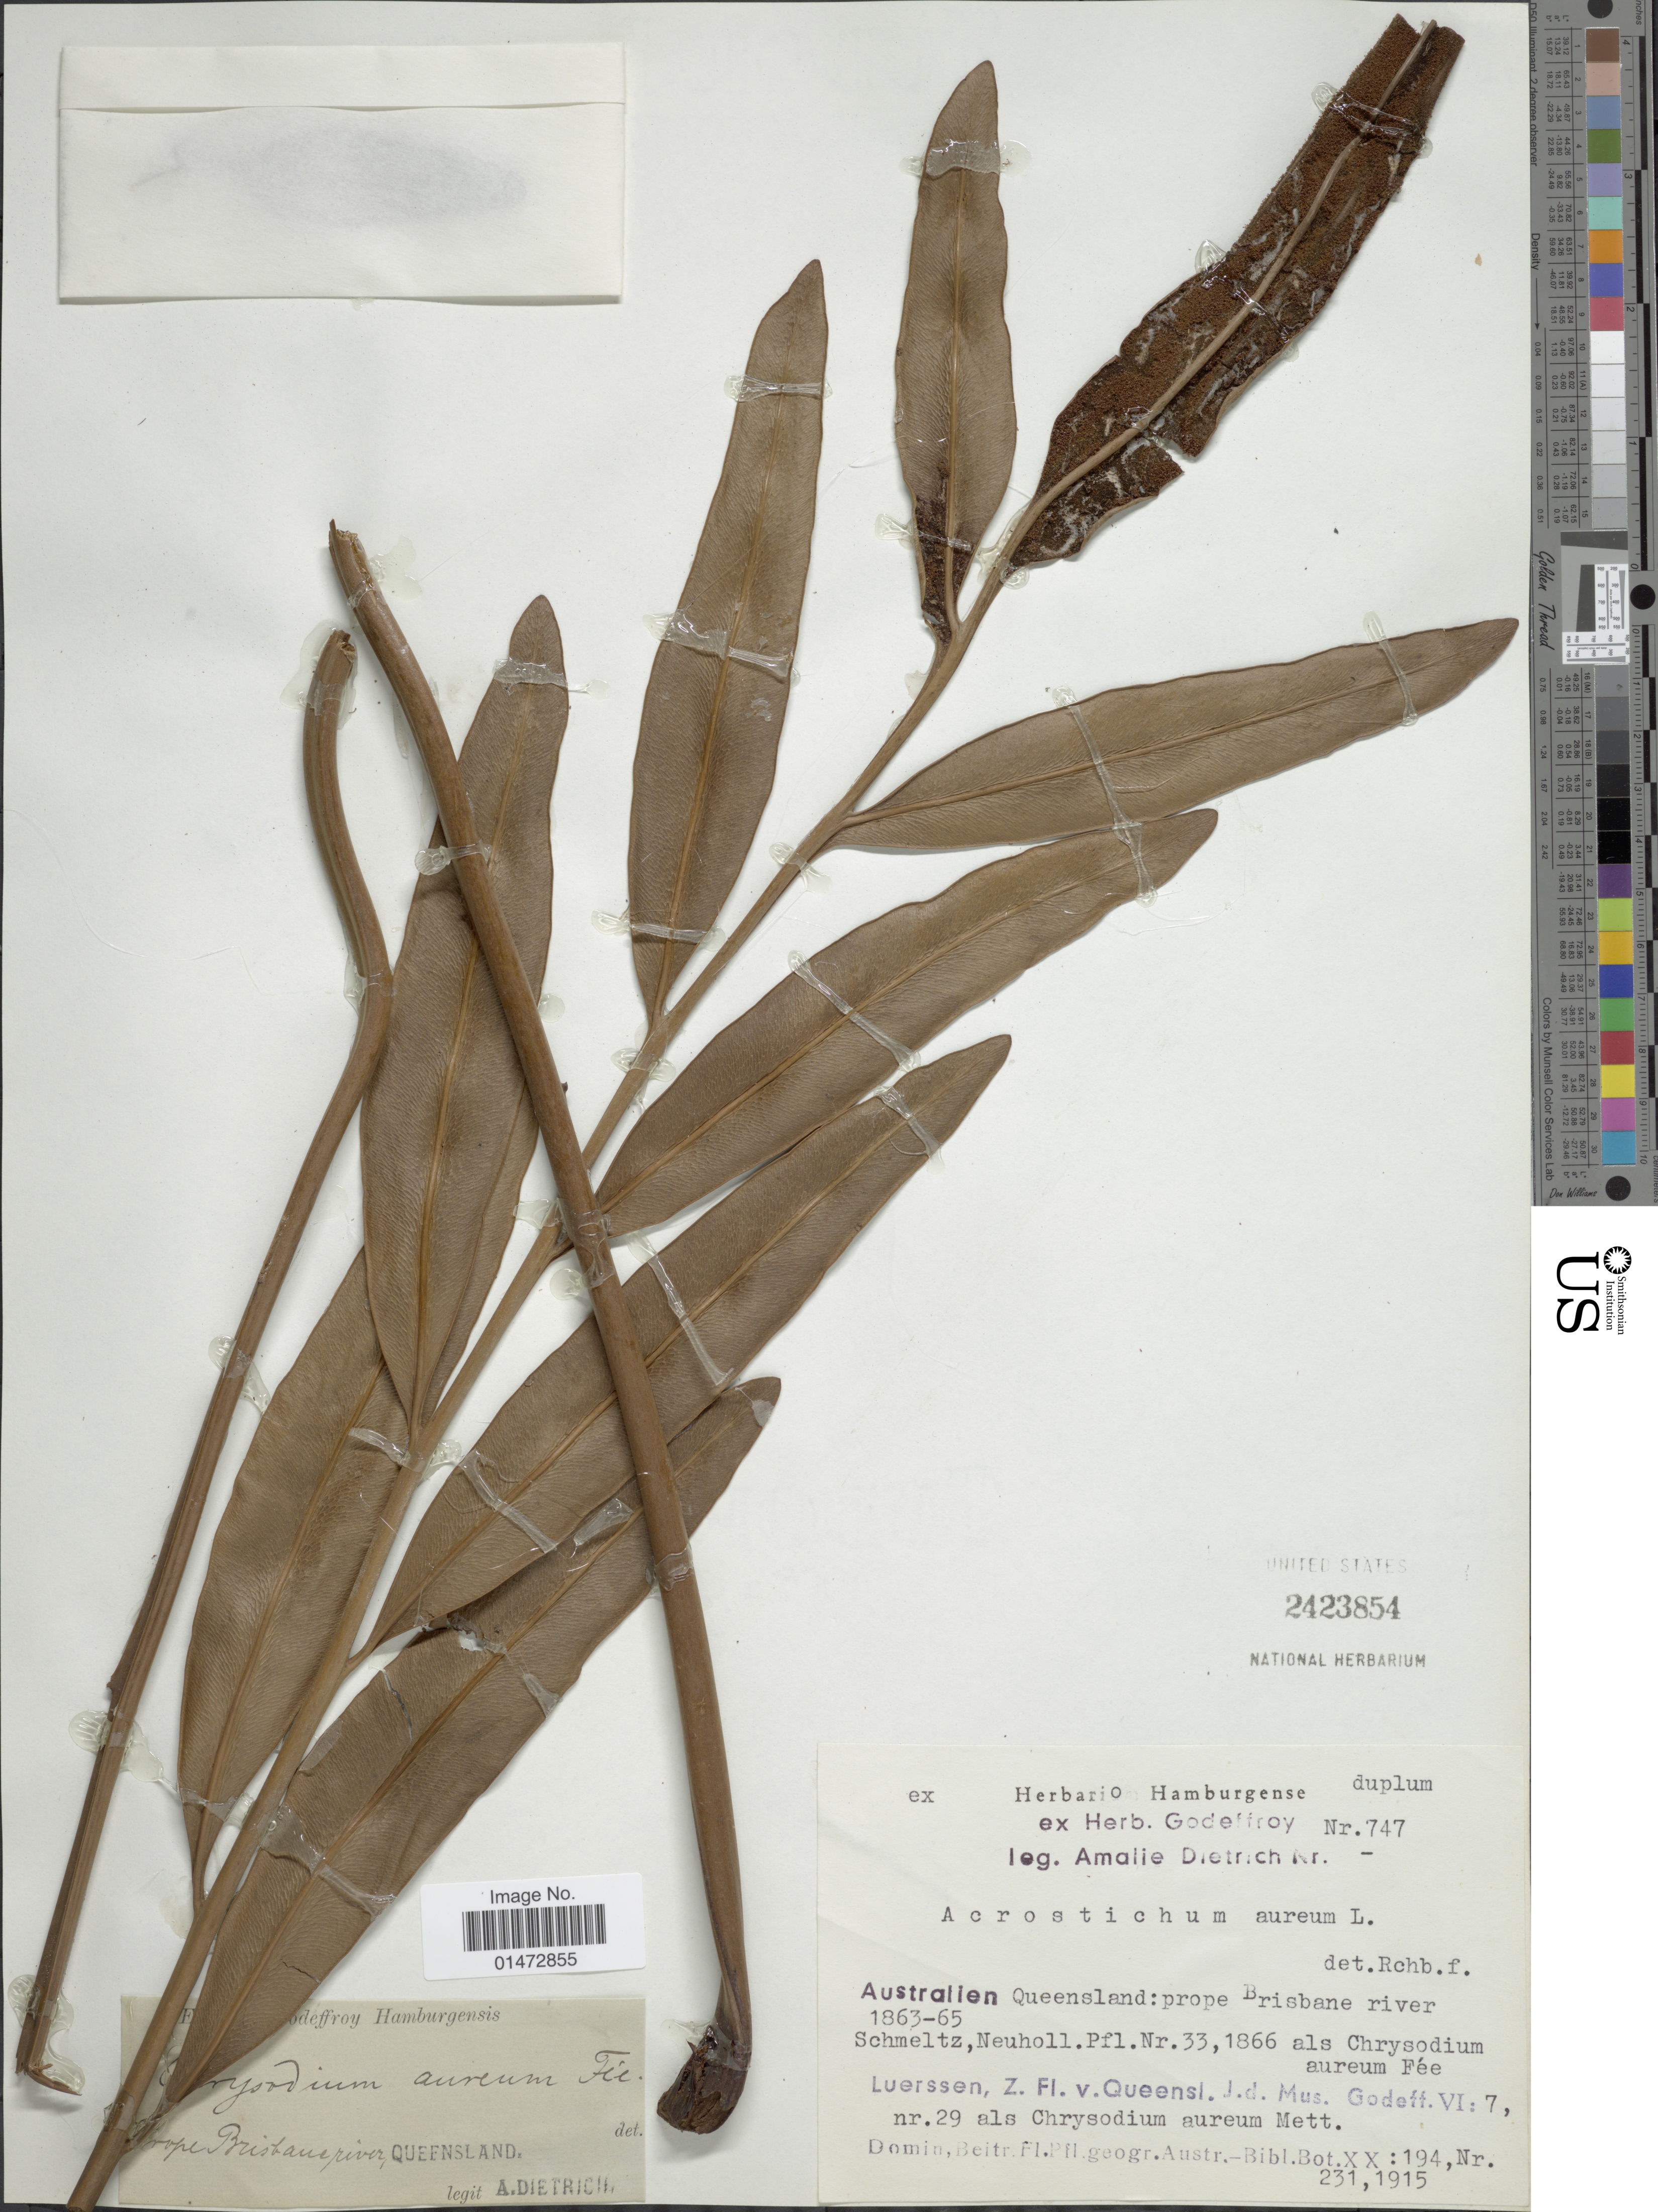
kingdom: Plantae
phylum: Tracheophyta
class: Polypodiopsida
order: Polypodiales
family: Pteridaceae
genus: Acrostichum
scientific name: Acrostichum aureum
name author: L.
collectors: A. Dietrich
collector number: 747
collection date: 1863/1865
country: Australia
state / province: Queensland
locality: Prope Brisbane river.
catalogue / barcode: US 2423854